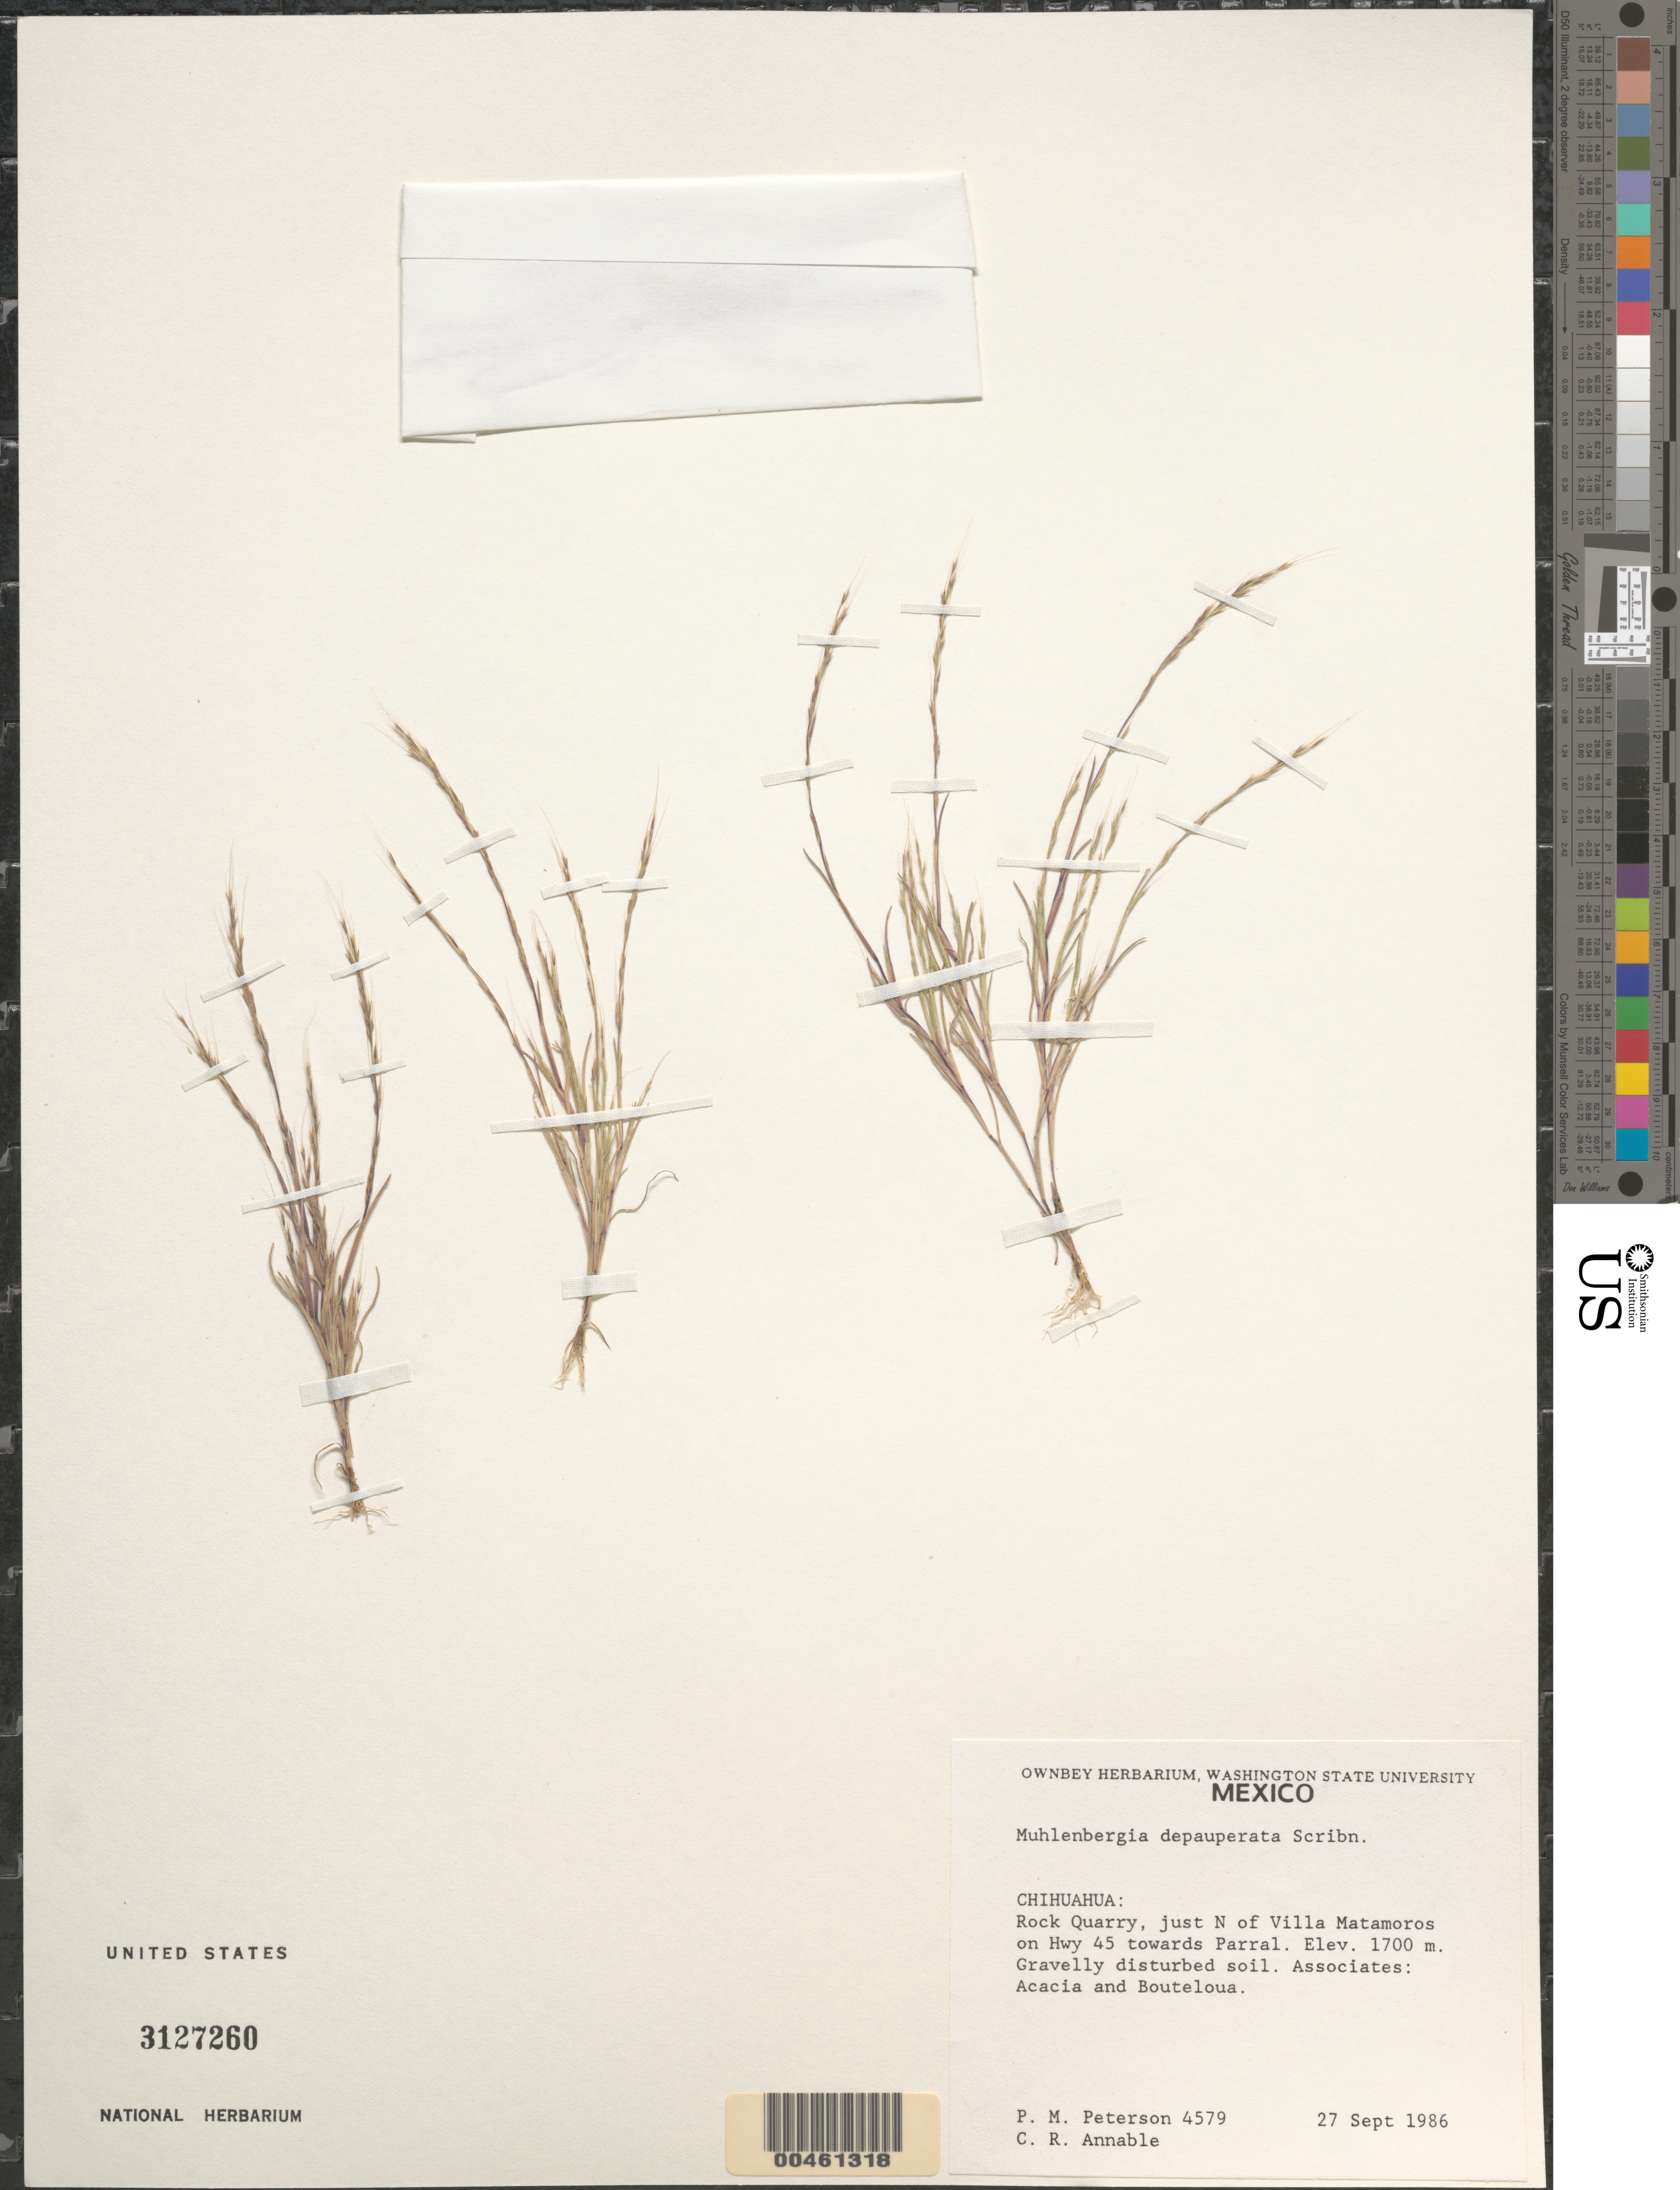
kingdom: Plantae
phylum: Tracheophyta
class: Liliopsida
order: Poales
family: Poaceae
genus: Muhlenbergia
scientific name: Muhlenbergia depauperata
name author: Scribn.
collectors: P. M. Peterson & C. R. Annable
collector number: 04579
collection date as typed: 27 Sep 1986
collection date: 1986-09-27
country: Mexico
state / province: Chihuahua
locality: Just N of Villa Matamoros on Hwy 45 towards Parral.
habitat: Rock quarry, gravelly disturbed soil, associated with Acacia and Bouteloua.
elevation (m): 1700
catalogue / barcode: US 3127260